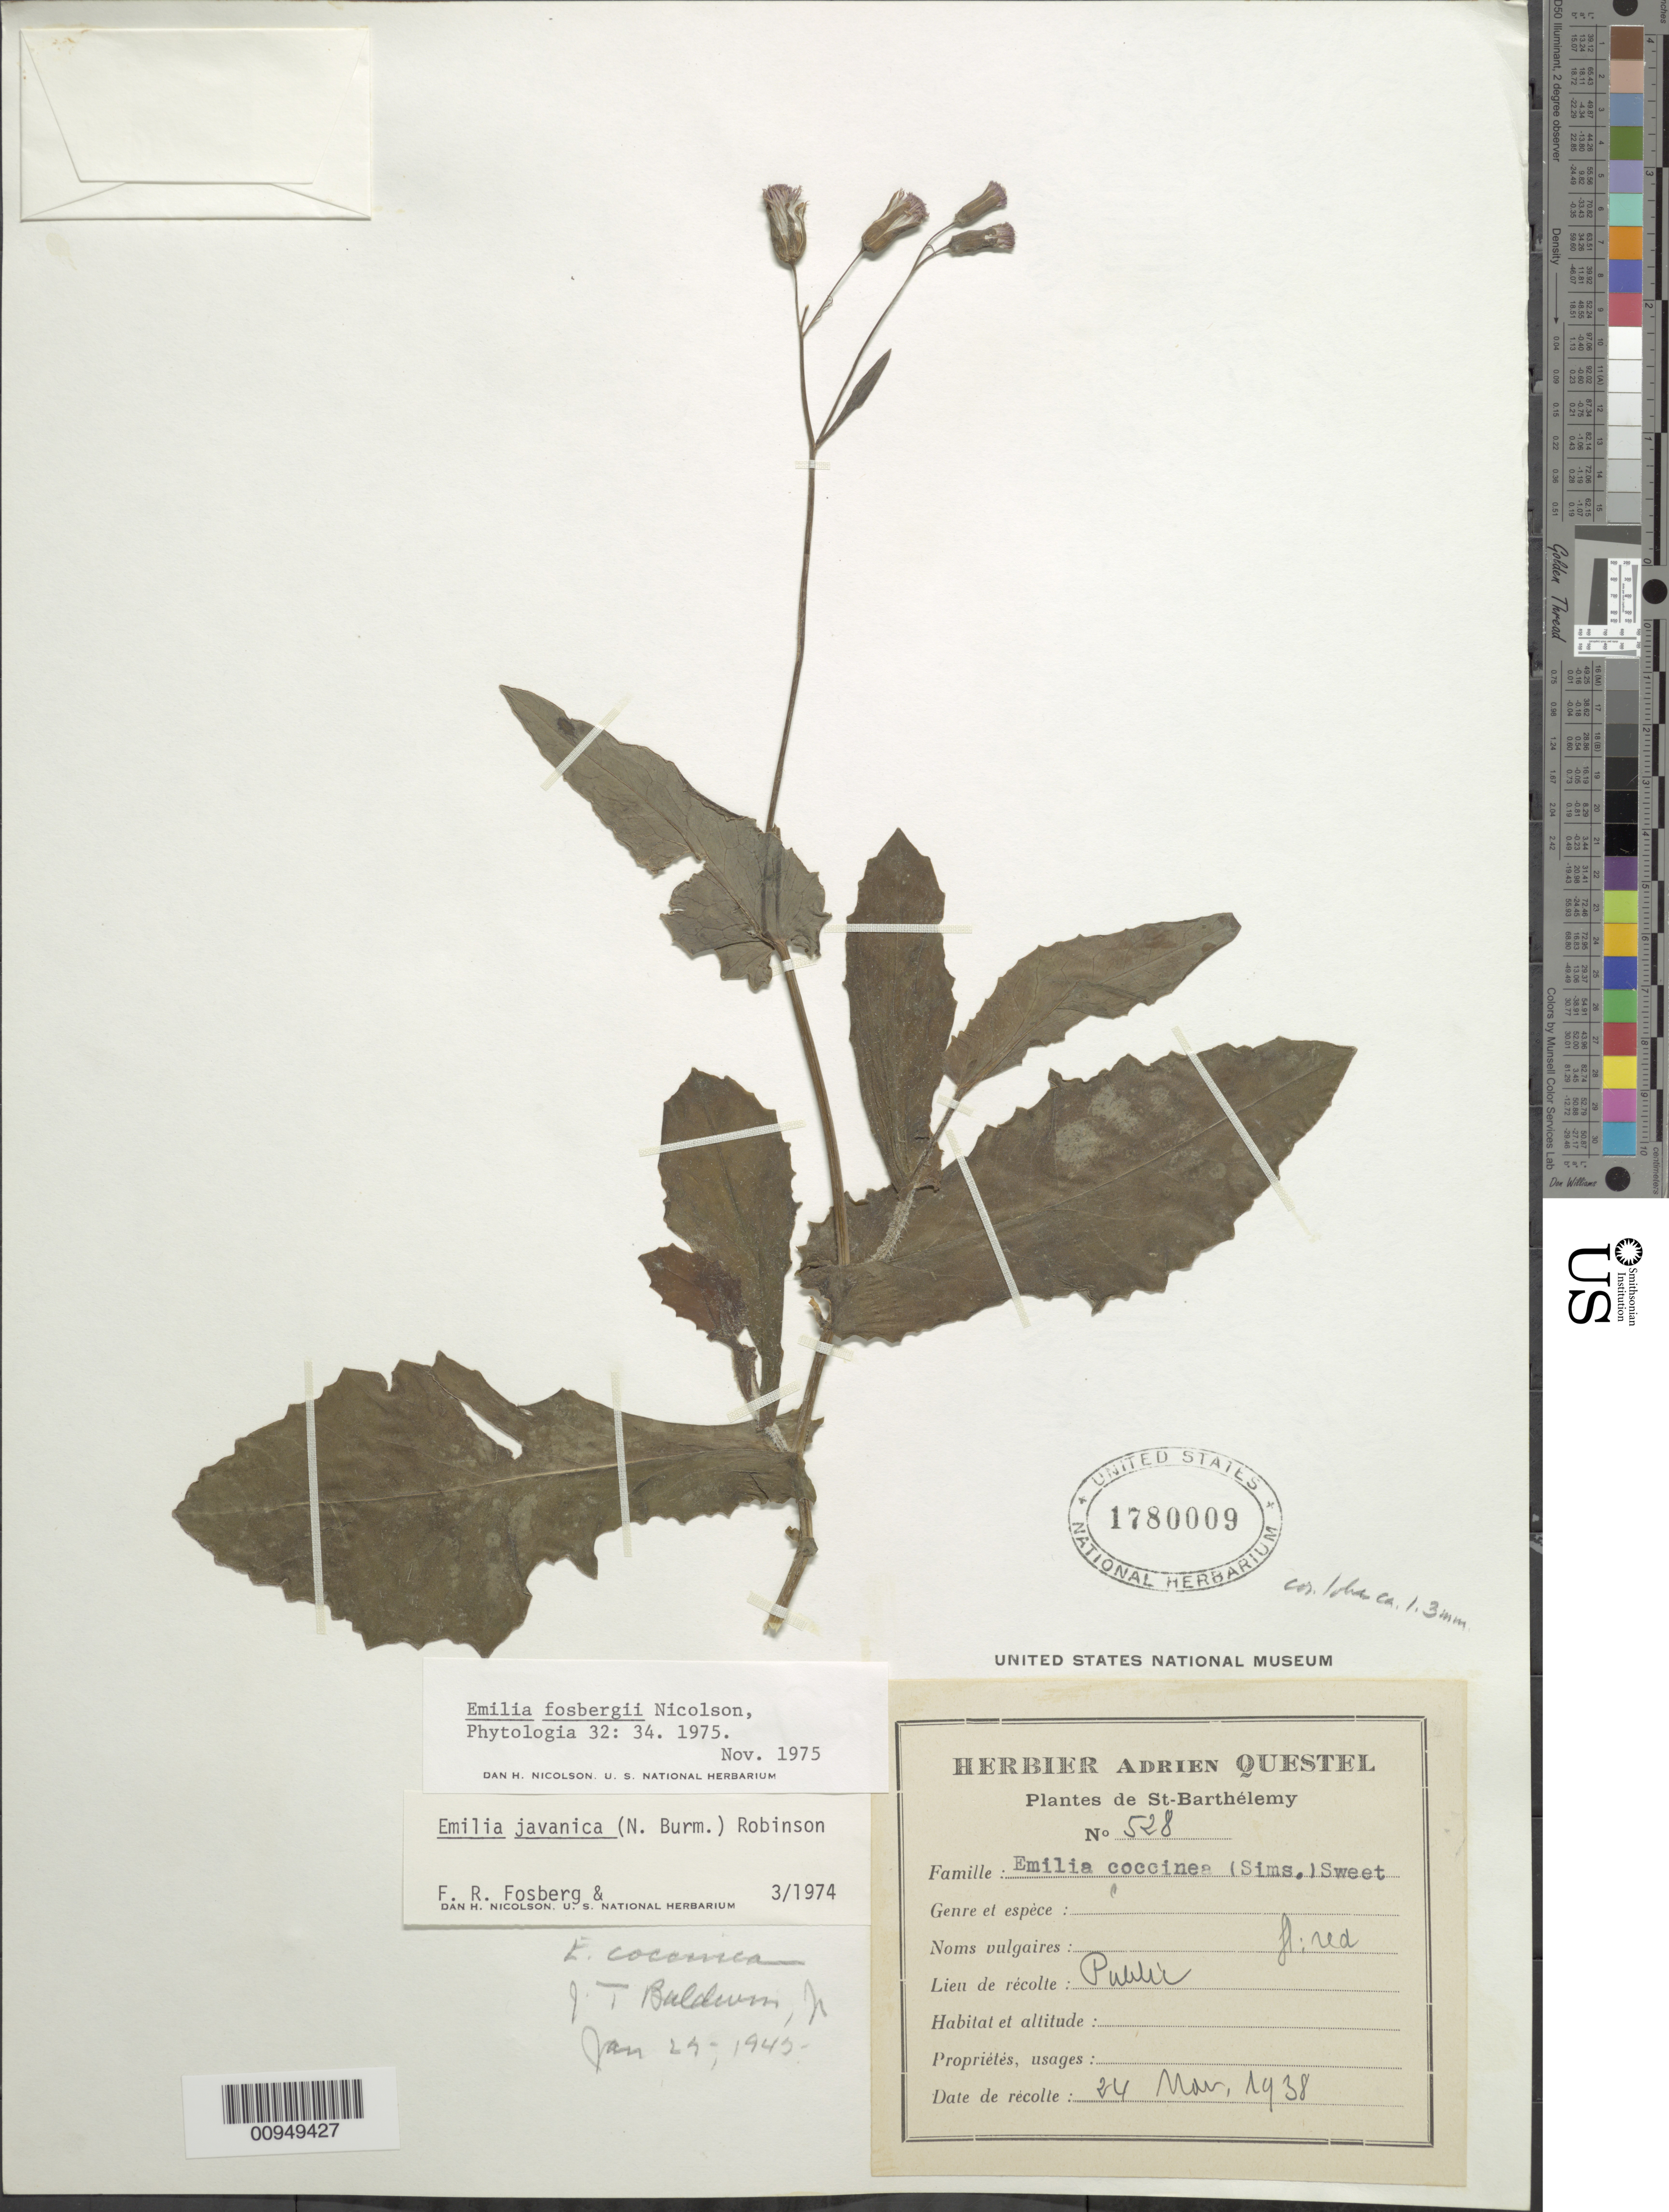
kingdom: Plantae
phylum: Tracheophyta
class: Magnoliopsida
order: Asterales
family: Asteraceae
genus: Emilia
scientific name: Emilia fosbergii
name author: Nicolson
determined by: Nicolson, Dan H.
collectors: A. Quetsel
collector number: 528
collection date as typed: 24 May 1938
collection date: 1938-05-24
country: Saint Barthélemy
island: St. Barthélemy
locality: "Publeé"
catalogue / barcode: US 1780009